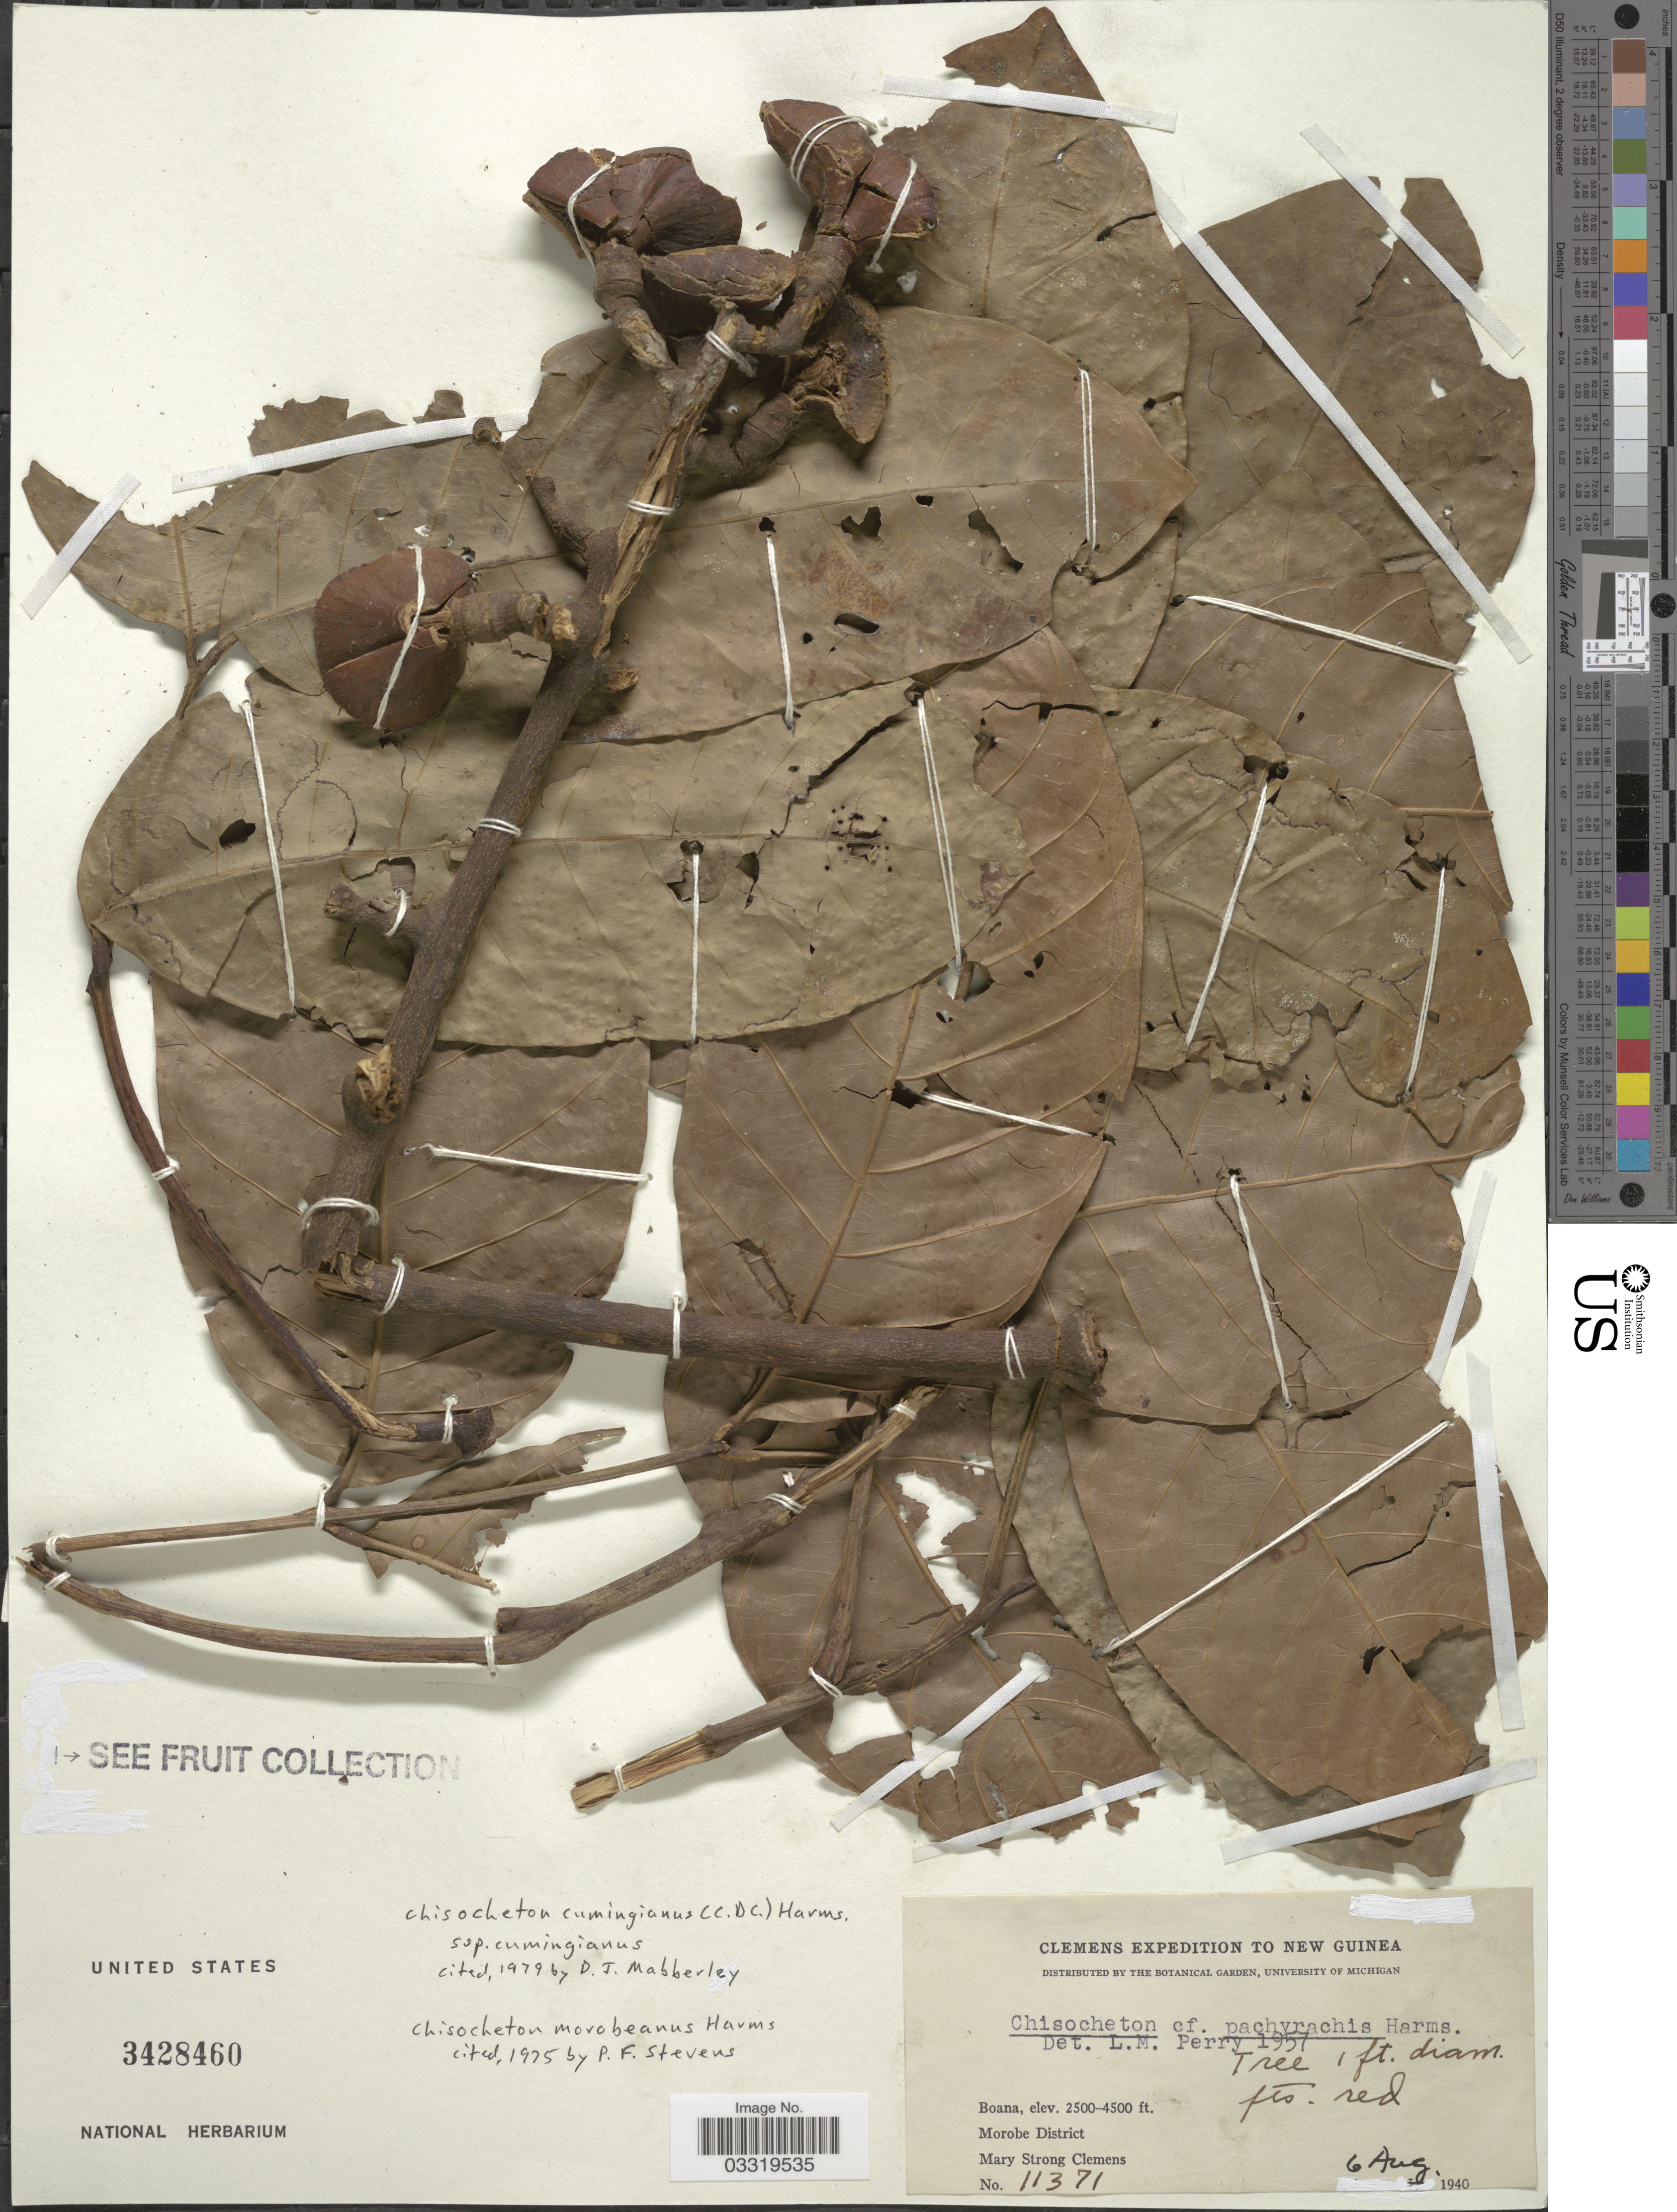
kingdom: Plantae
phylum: Tracheophyta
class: Magnoliopsida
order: Sapindales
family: Meliaceae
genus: Chisocheton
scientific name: Chisocheton cumingianus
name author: (C. DC.) Harms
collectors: M. S. Clemens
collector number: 11371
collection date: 1940-08-06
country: Papua New Guinea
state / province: Morobe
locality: New Guinea, Boana, Morobe District.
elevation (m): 762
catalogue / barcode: US 3428460